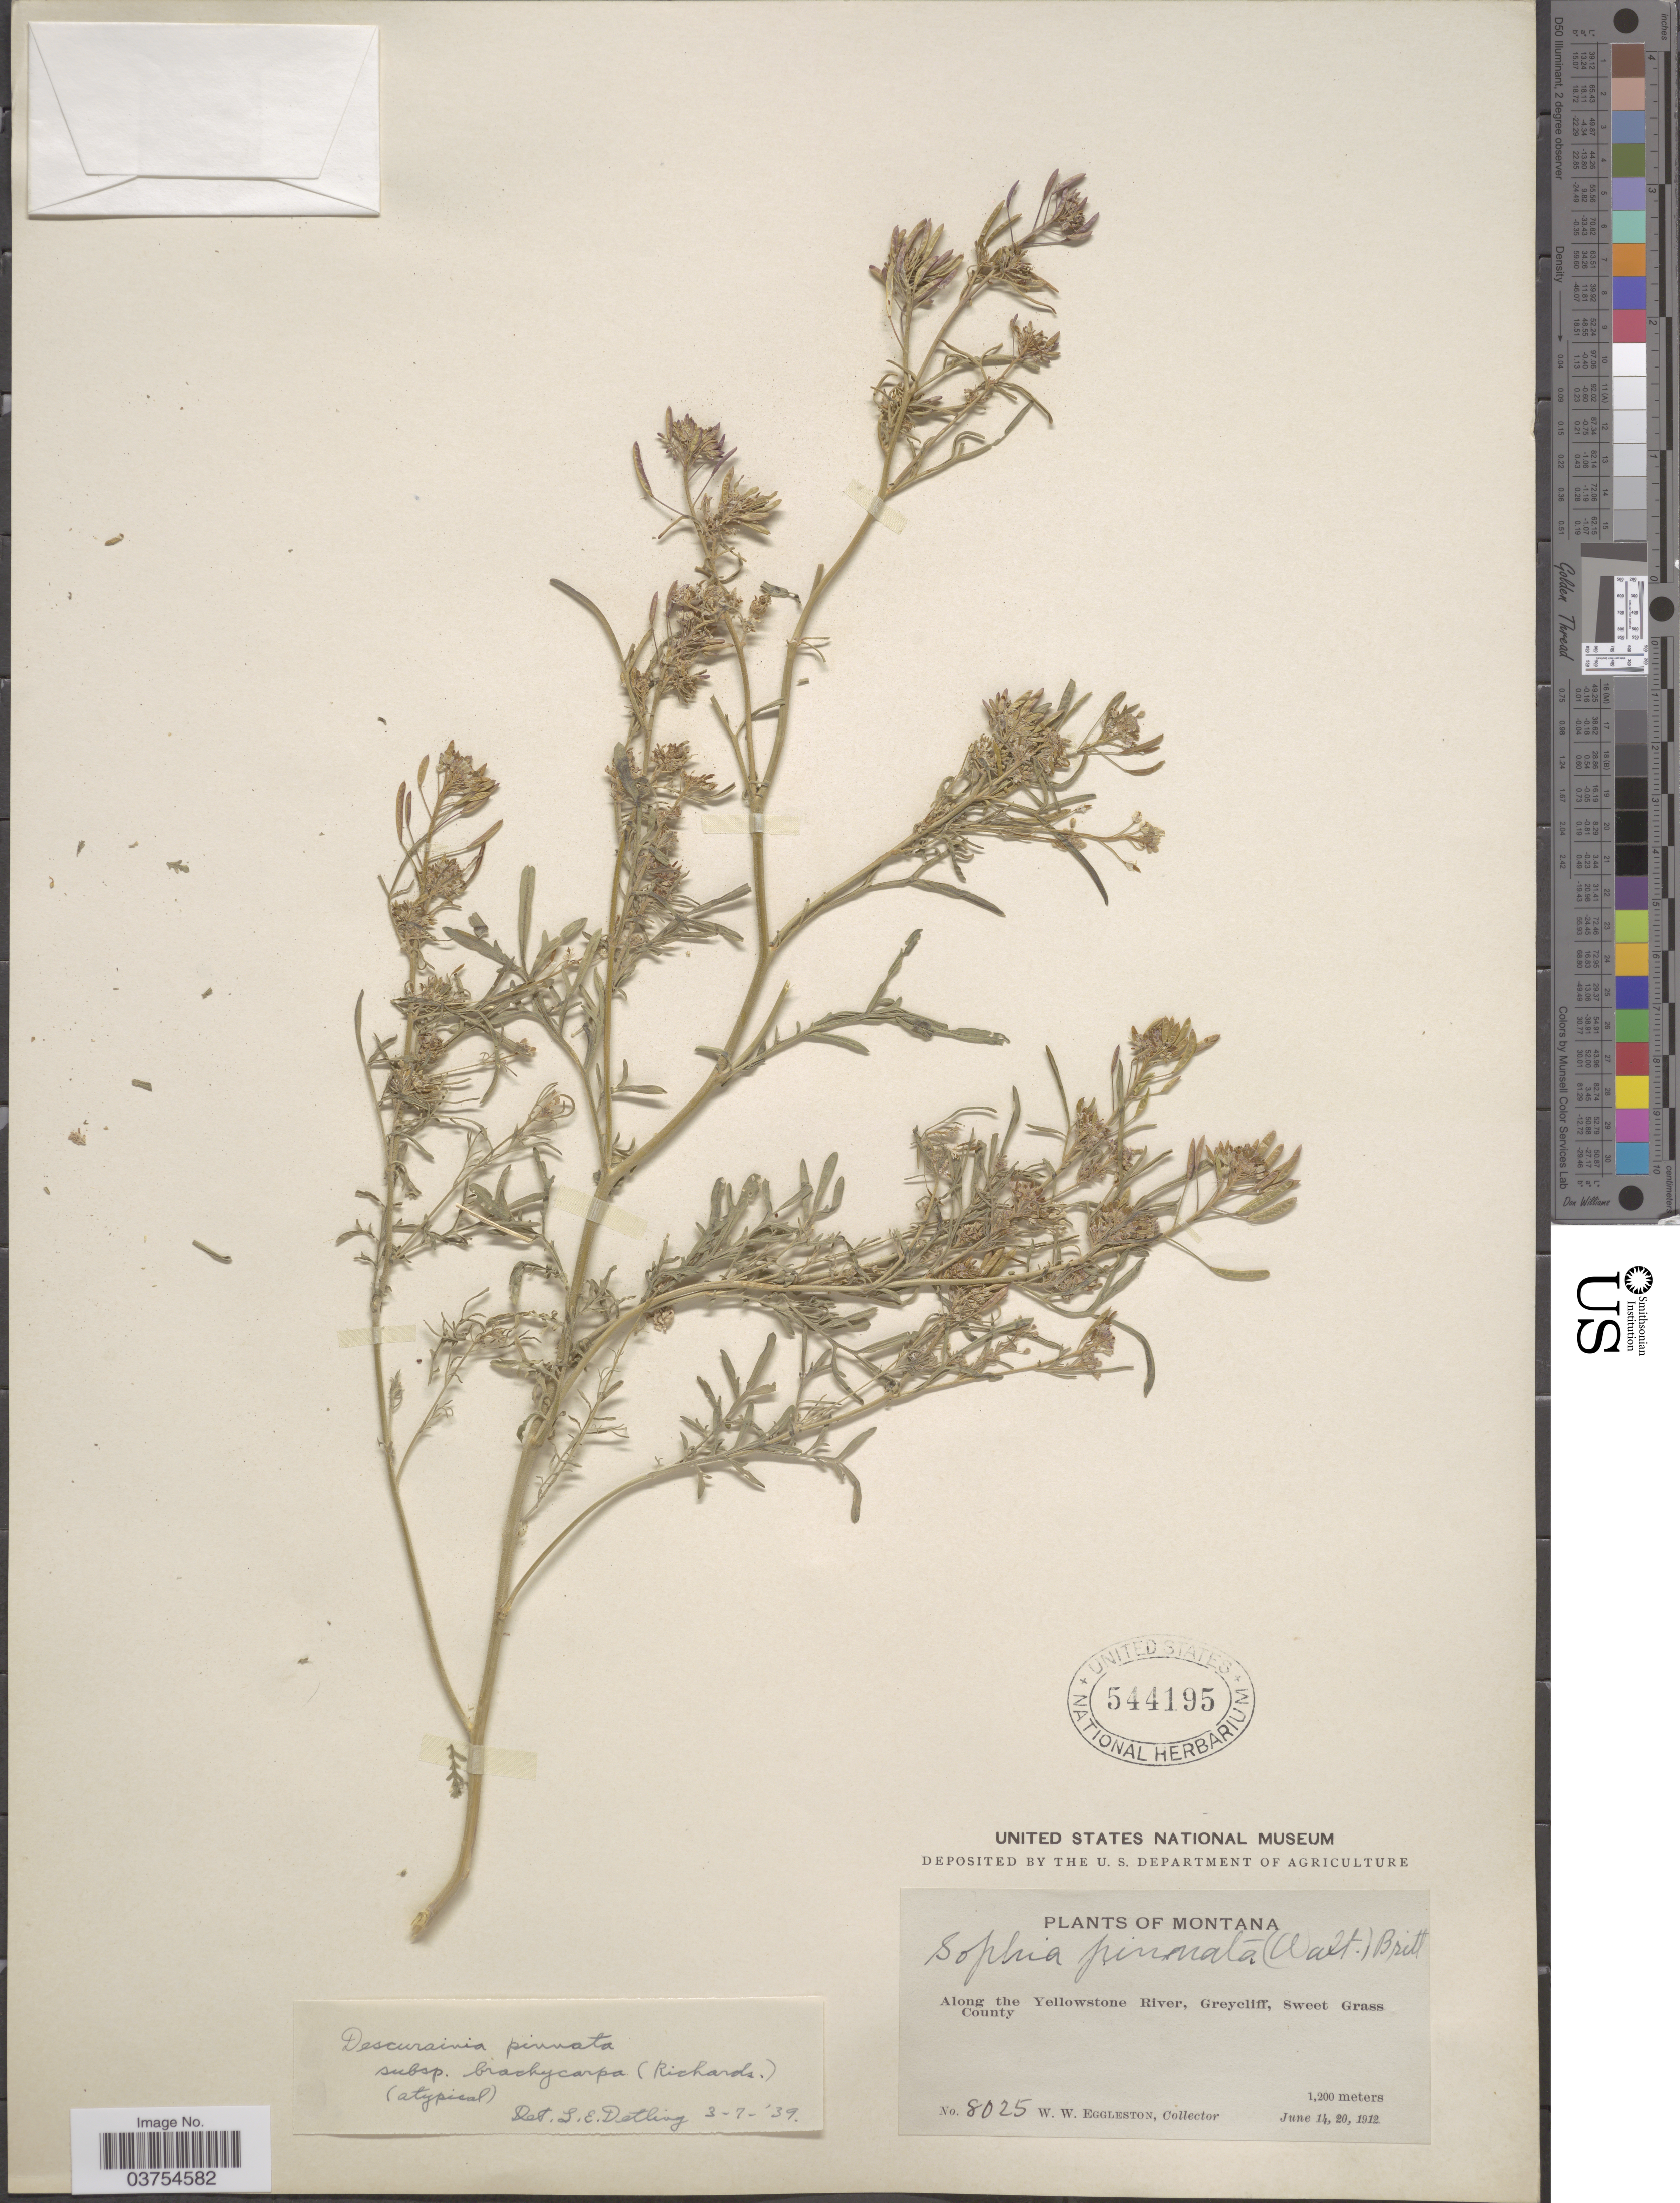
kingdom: Plantae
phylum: Tracheophyta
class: Magnoliopsida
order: Brassicales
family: Brassicaceae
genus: Descurainia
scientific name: Descurainia pinnata var. brachycarpa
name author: (Richardson) Fernald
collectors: W. W. Eggleston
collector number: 8025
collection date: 1912-06-14/1912-06-20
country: United States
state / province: Montana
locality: Along the Yellowstone River, Greycliff, Sweet Grass County.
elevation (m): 1200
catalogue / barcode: US 544195